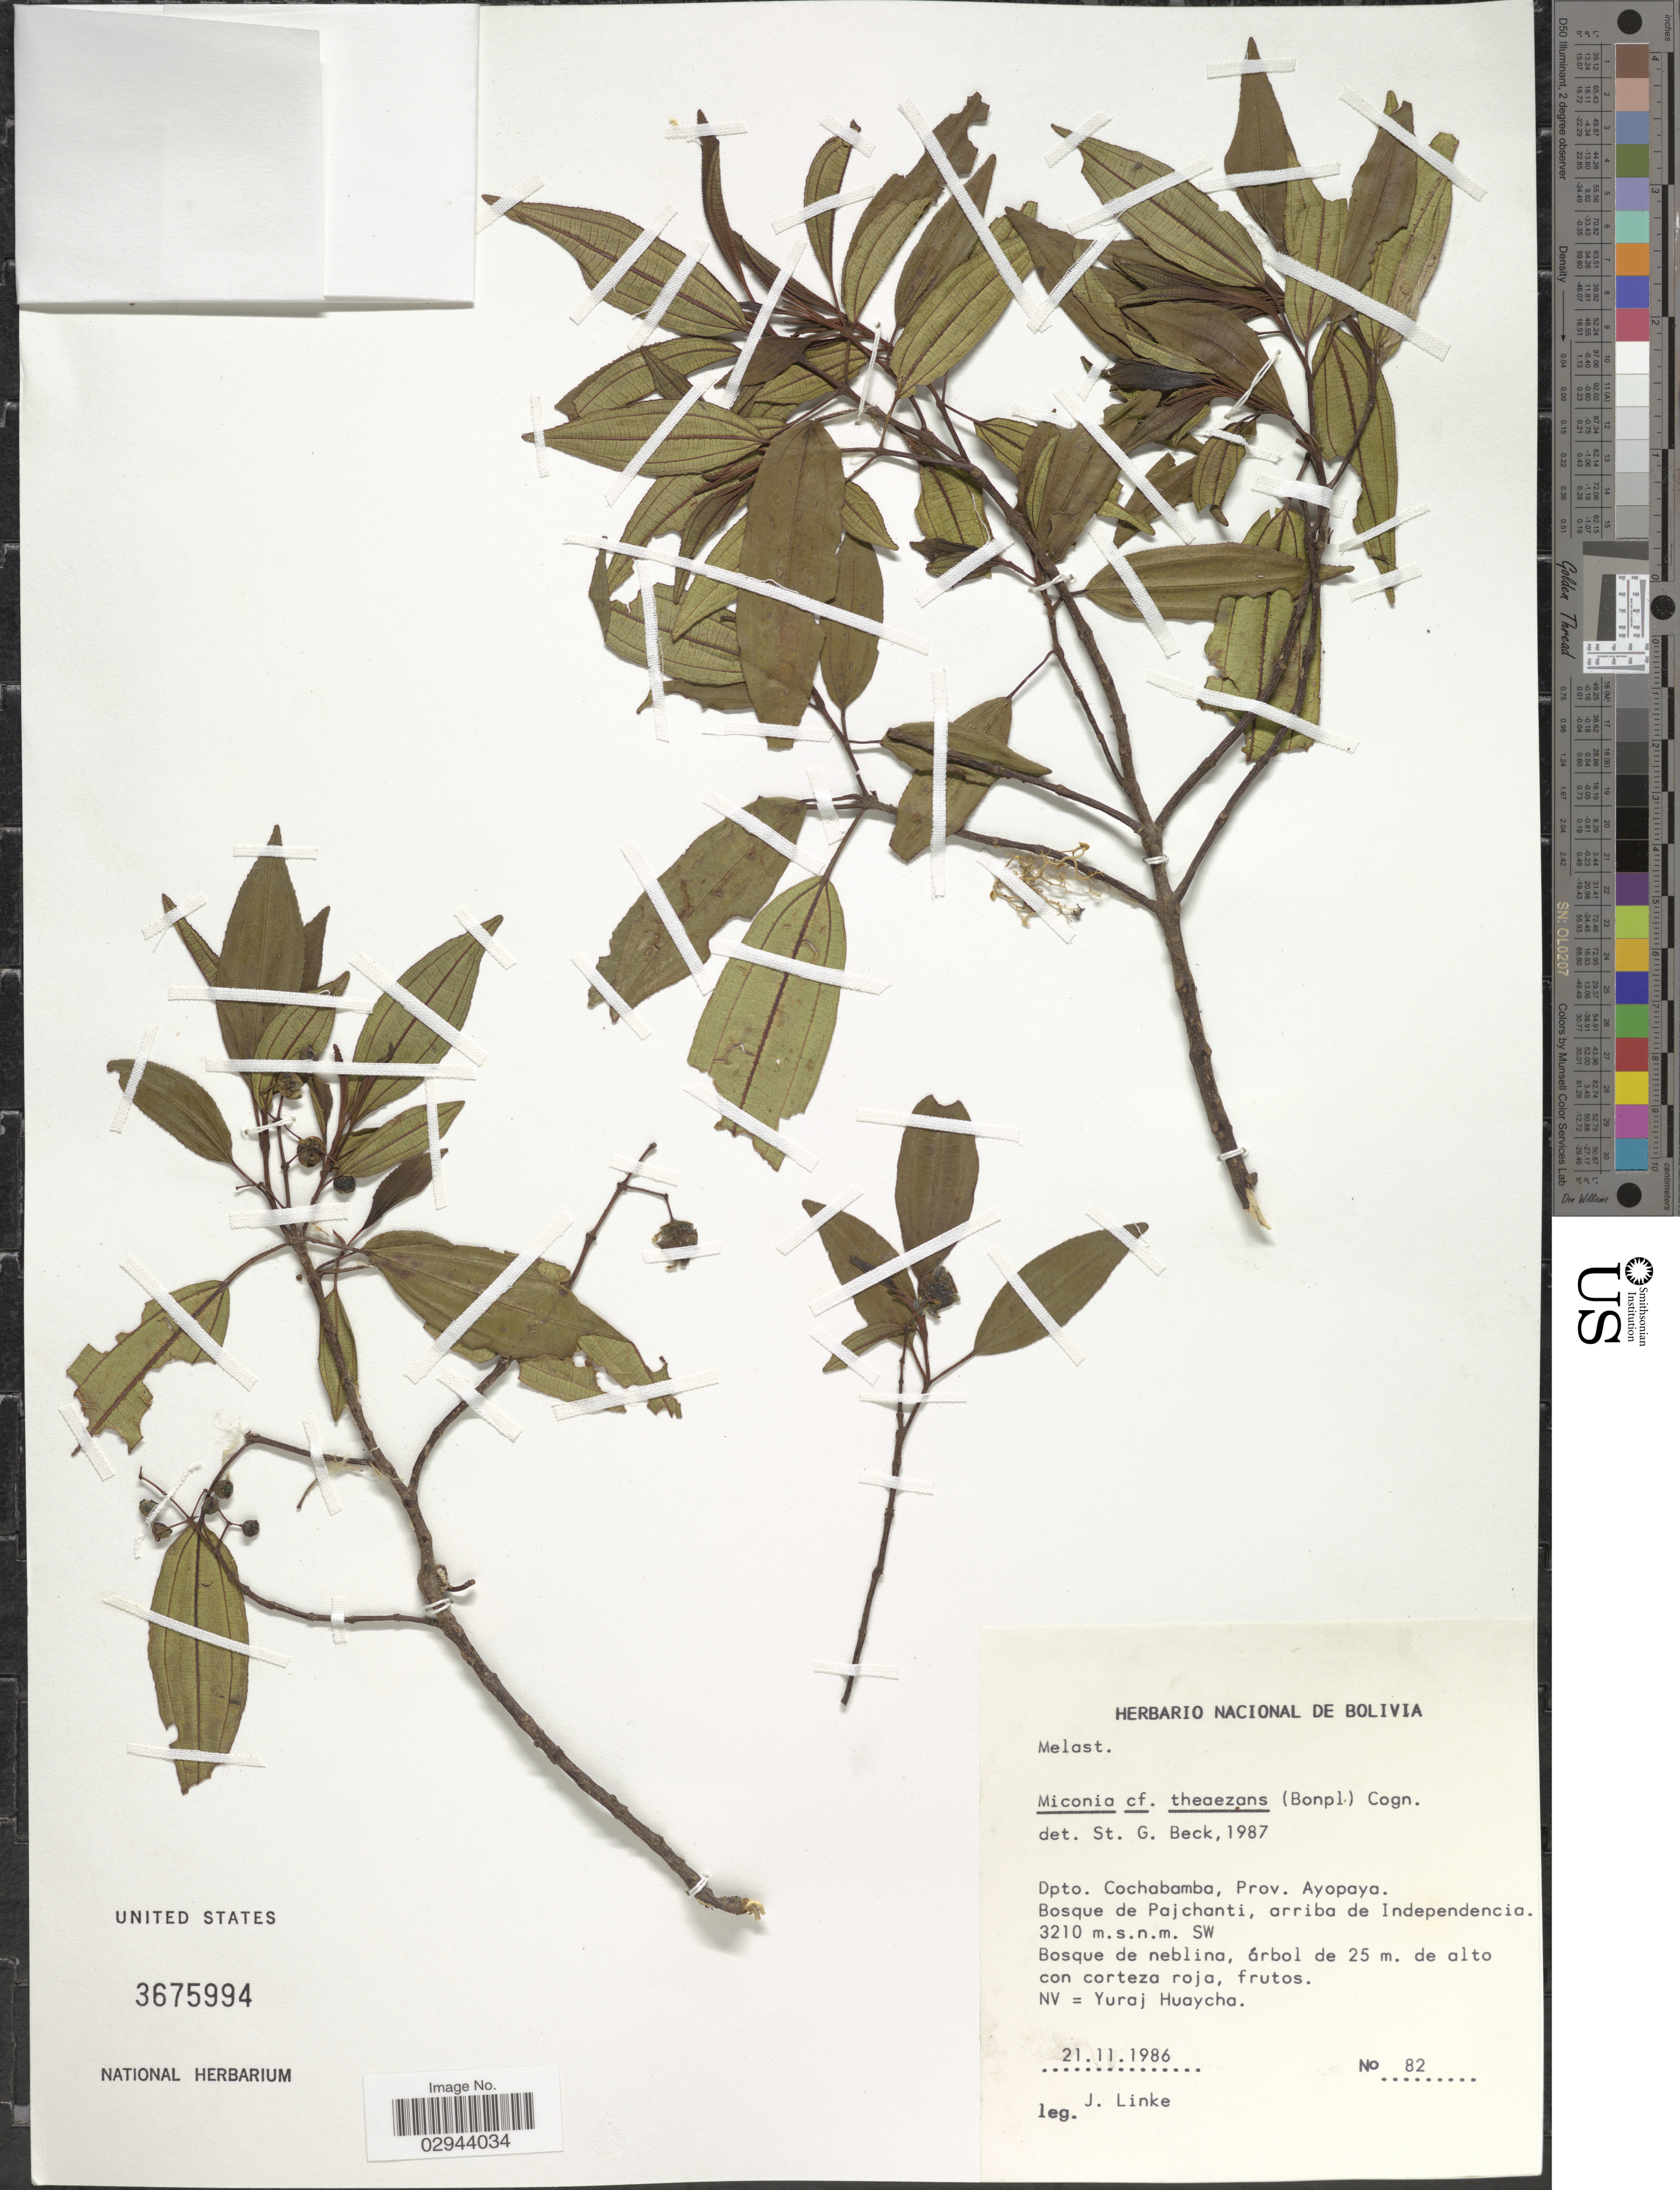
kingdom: Plantae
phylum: Tracheophyta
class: Magnoliopsida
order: Myrtales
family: Melastomataceae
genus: Miconia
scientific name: Miconia theizans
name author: (Bonpl.) Cogn.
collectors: J. Linke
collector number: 82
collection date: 1986-11-21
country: Bolivia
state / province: Cochabamba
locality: Dpto. Cochabamba, Prov. Ayopaya, Bosque de Pajchanti, arriba de Independencia.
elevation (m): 3210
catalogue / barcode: US 3675994